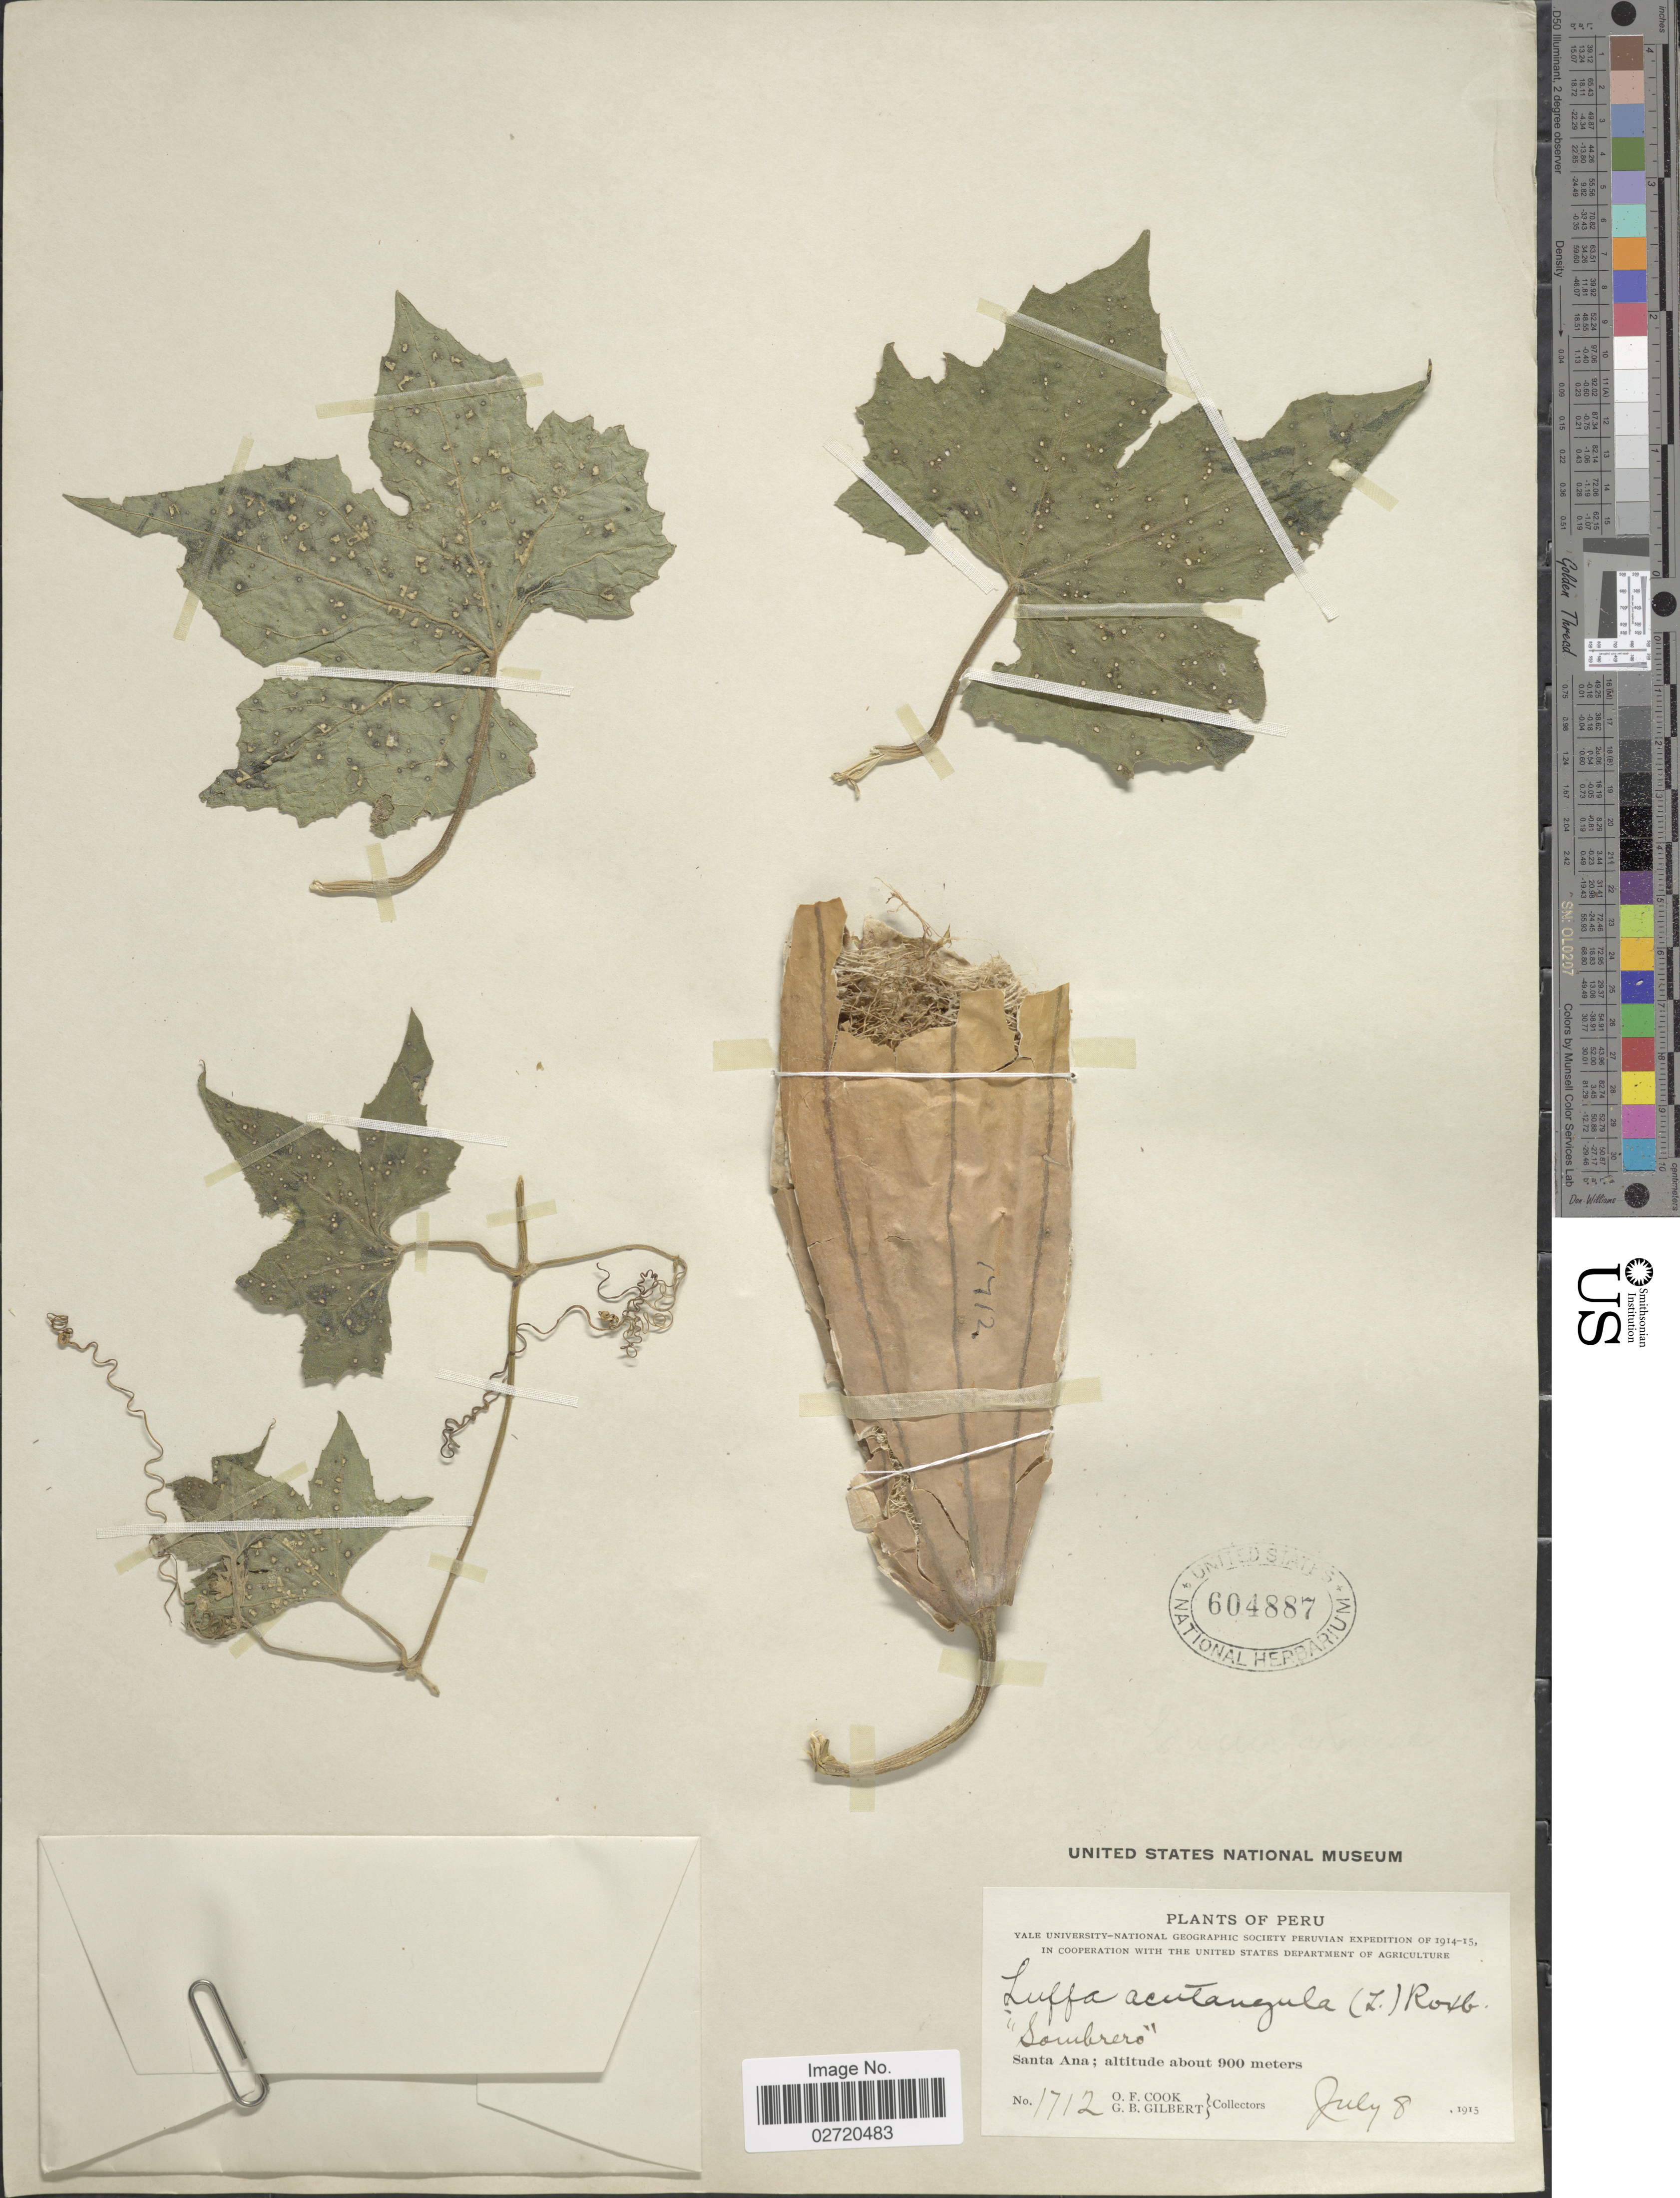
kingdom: Plantae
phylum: Tracheophyta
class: Magnoliopsida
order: Cucurbitales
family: Cucurbitaceae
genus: Luffa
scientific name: Luffa acutangula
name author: (L.) Roxb.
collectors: O. F. Cook & G. B. Gilbert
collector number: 1712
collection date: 1915-07-08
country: Peru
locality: Santa Ana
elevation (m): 900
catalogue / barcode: US 604887